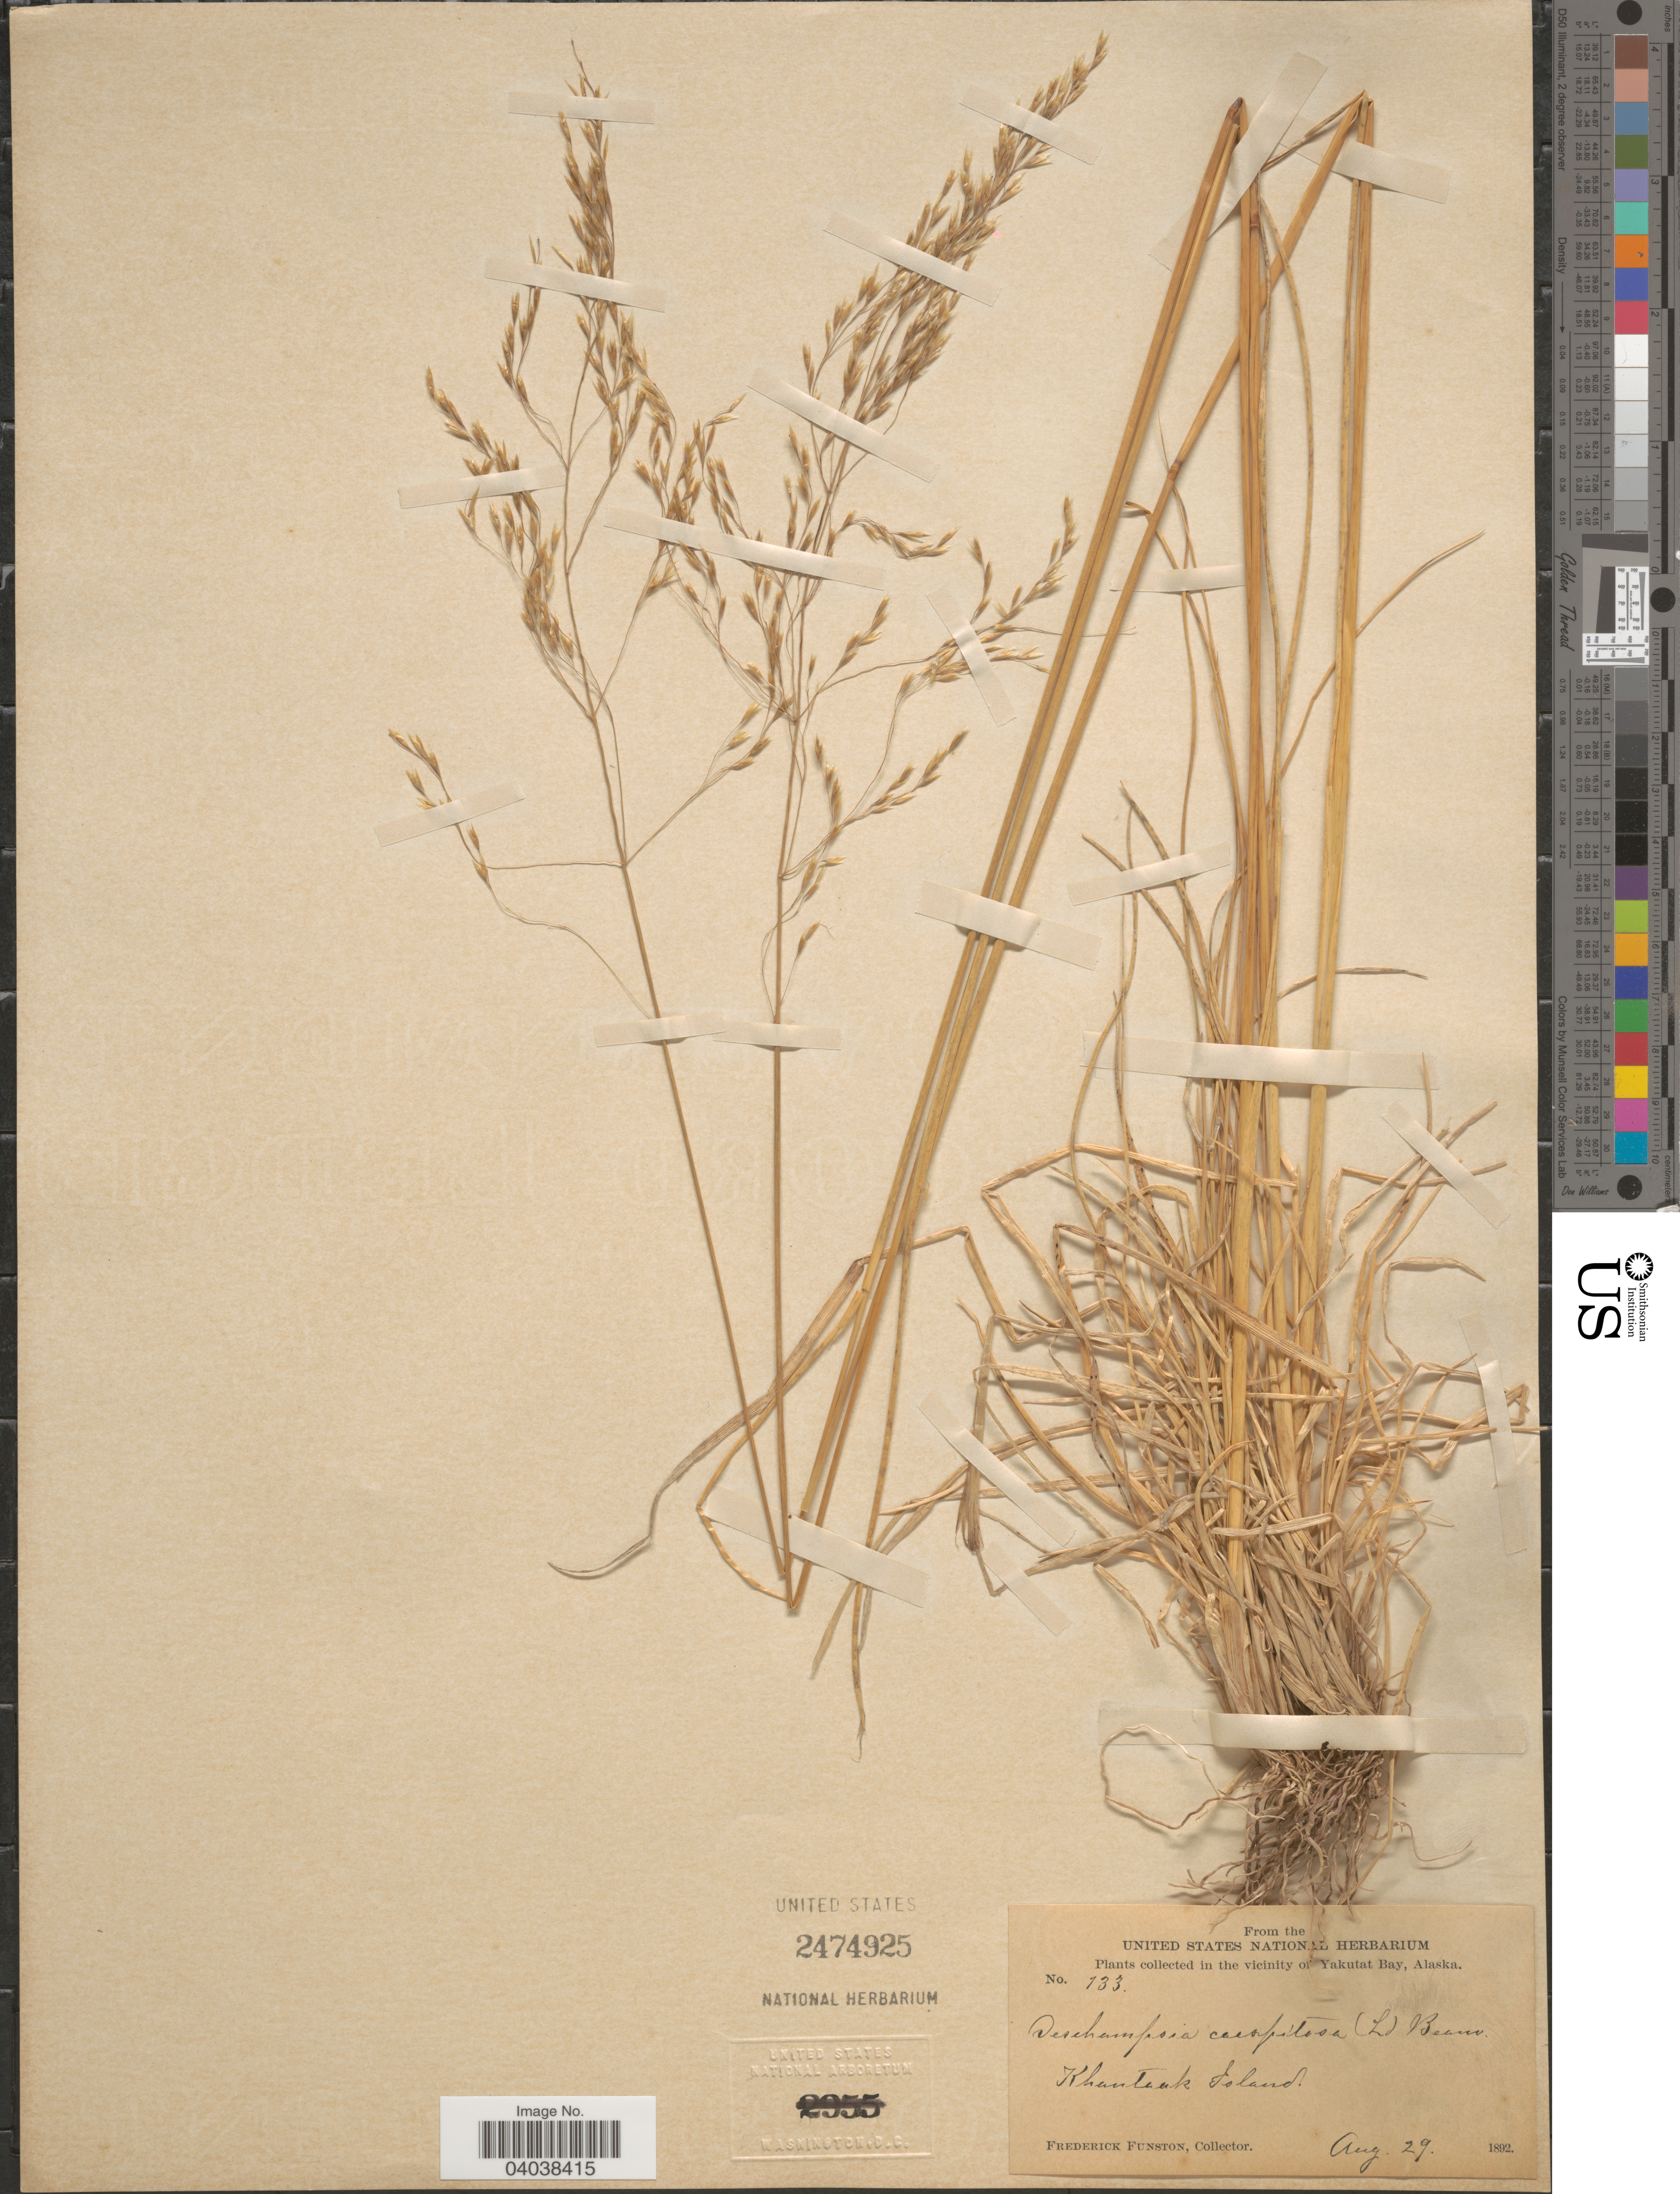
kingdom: Plantae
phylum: Tracheophyta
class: Liliopsida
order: Poales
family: Poaceae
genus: Deschampsia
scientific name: Deschampsia cespitosa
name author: (L.) P. Beauv.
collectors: F. Funston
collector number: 133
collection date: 1892-08-29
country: United States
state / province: Alaska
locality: Vicinity of Yakutat Bay. Khantaak Island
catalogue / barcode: US 2474925